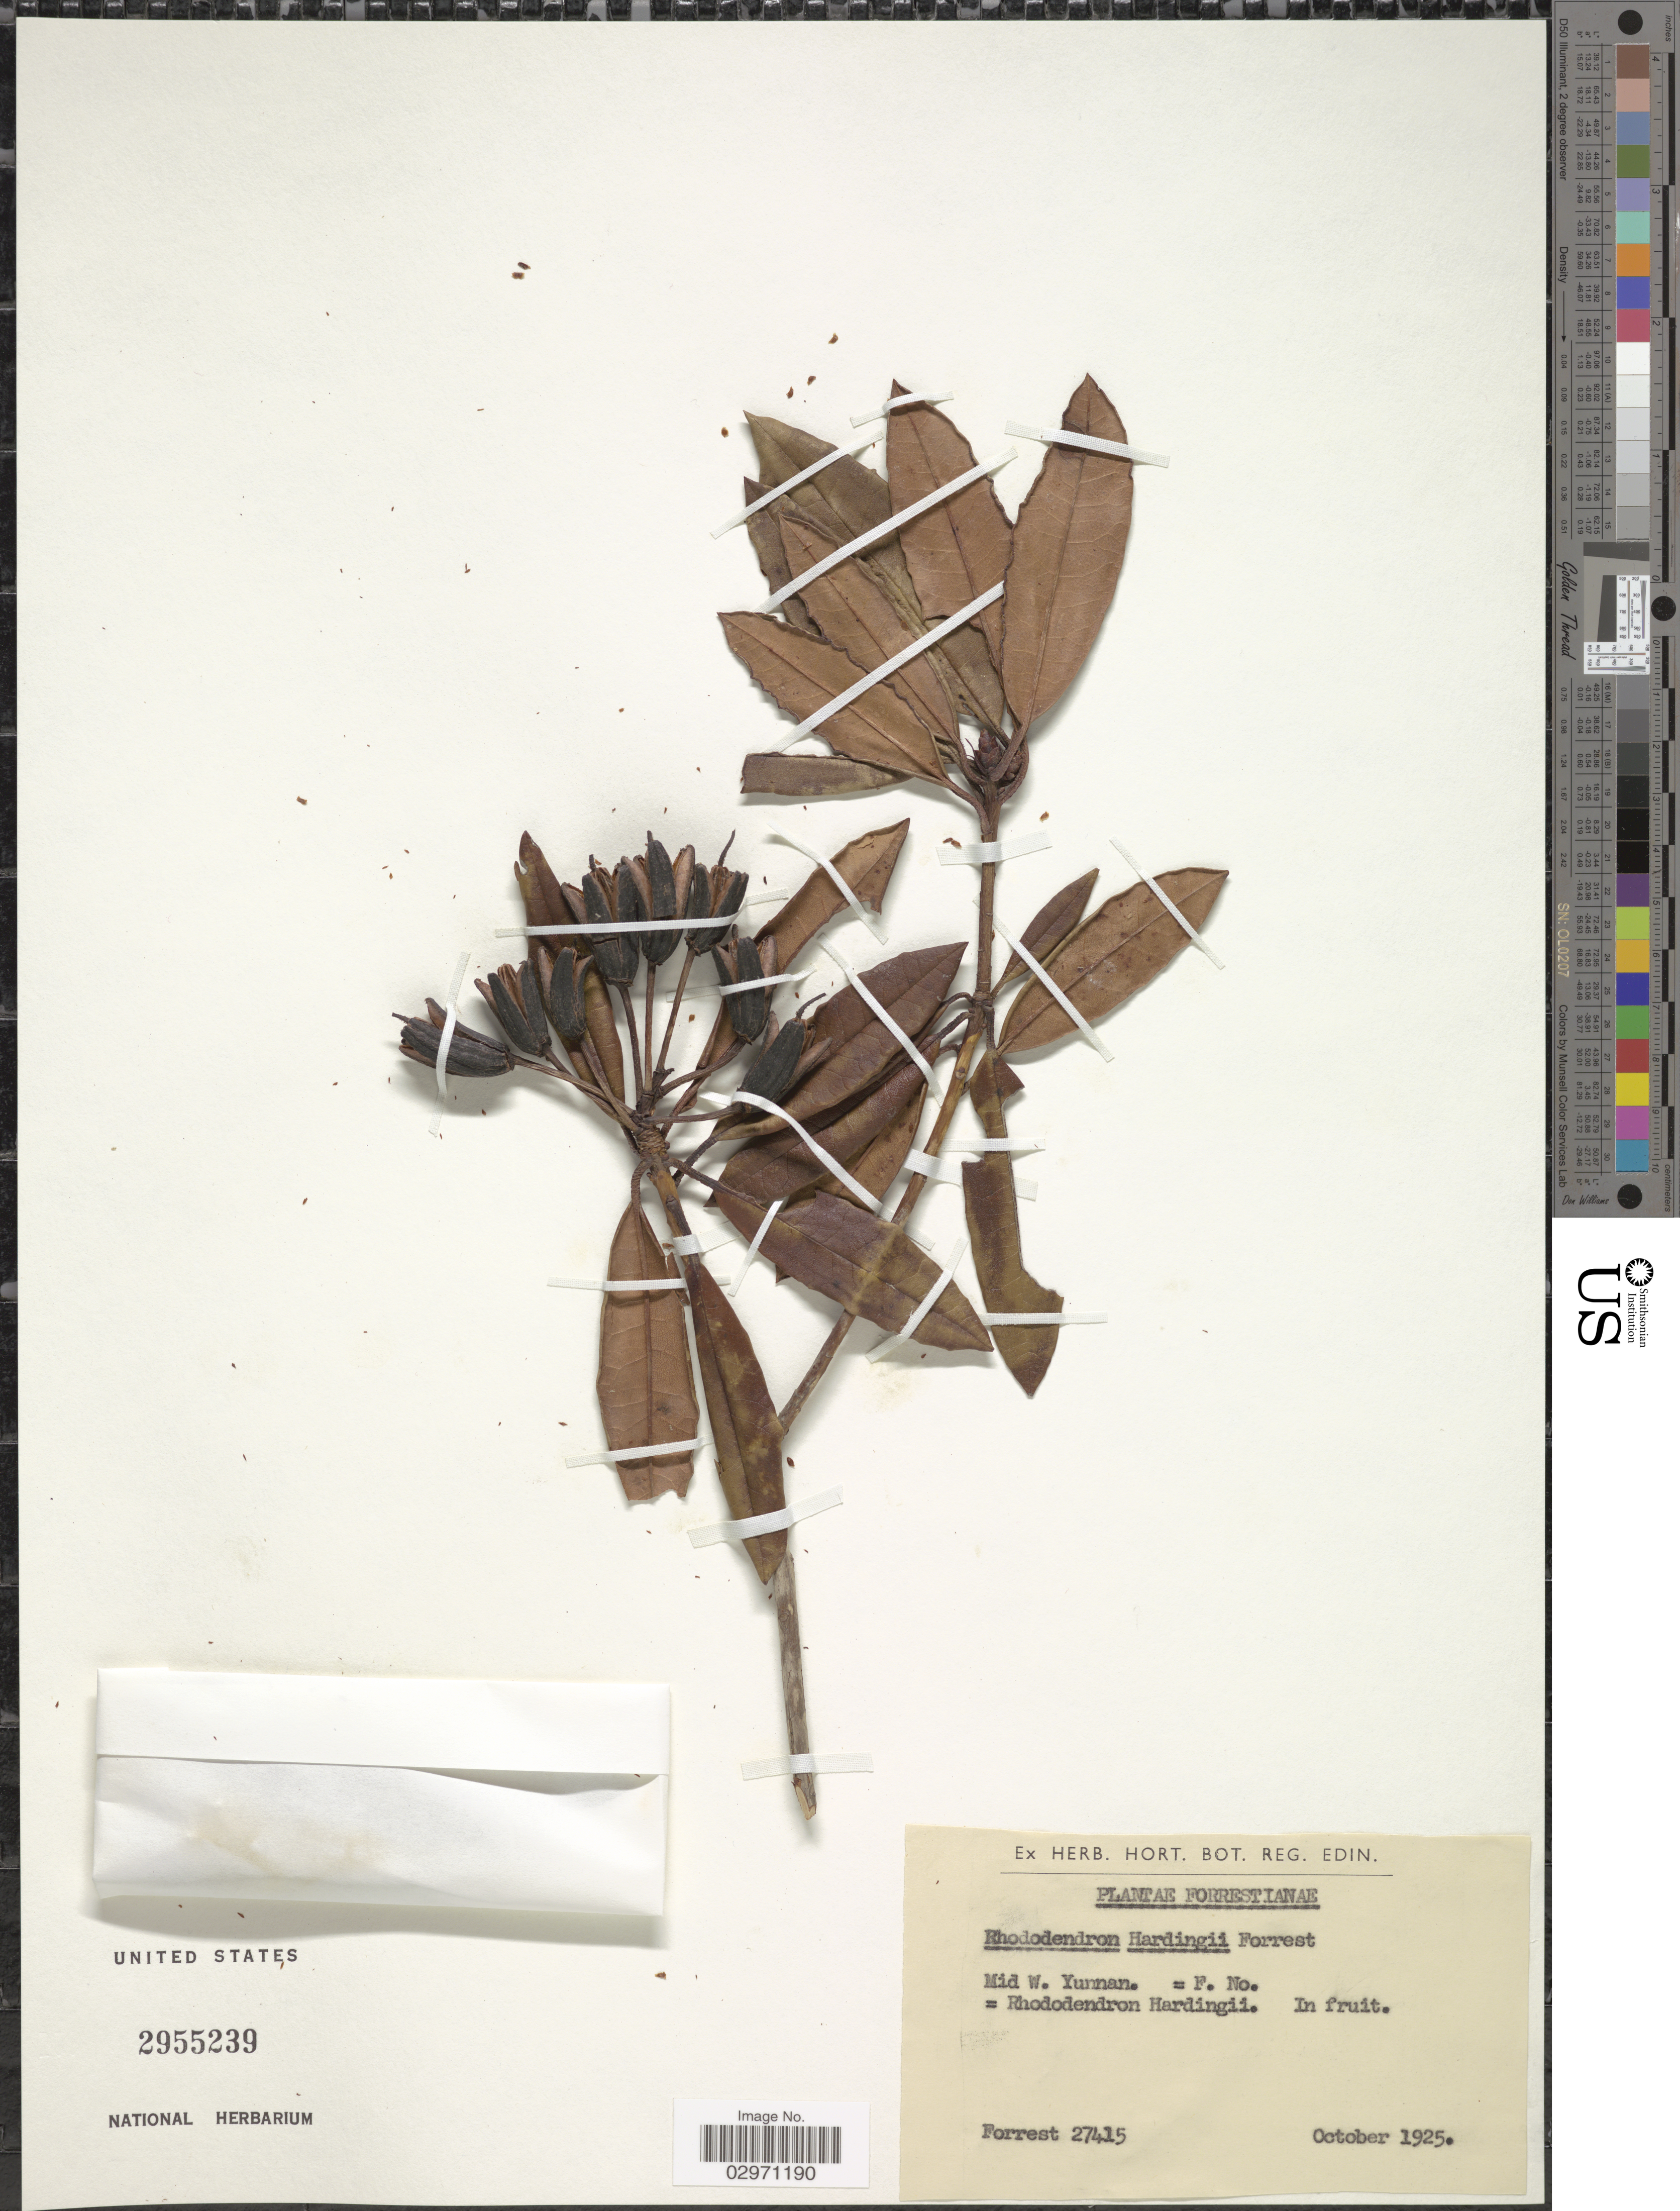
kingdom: Plantae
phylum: Tracheophyta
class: Magnoliopsida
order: Ericales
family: Ericaceae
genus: Rhododendron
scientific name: Rhododendron hardingii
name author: Forrest ex Tagg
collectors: -. Forrest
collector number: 27415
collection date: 1925-10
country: China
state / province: Yunnan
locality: Mid W. Yunnan.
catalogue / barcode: US 2955239